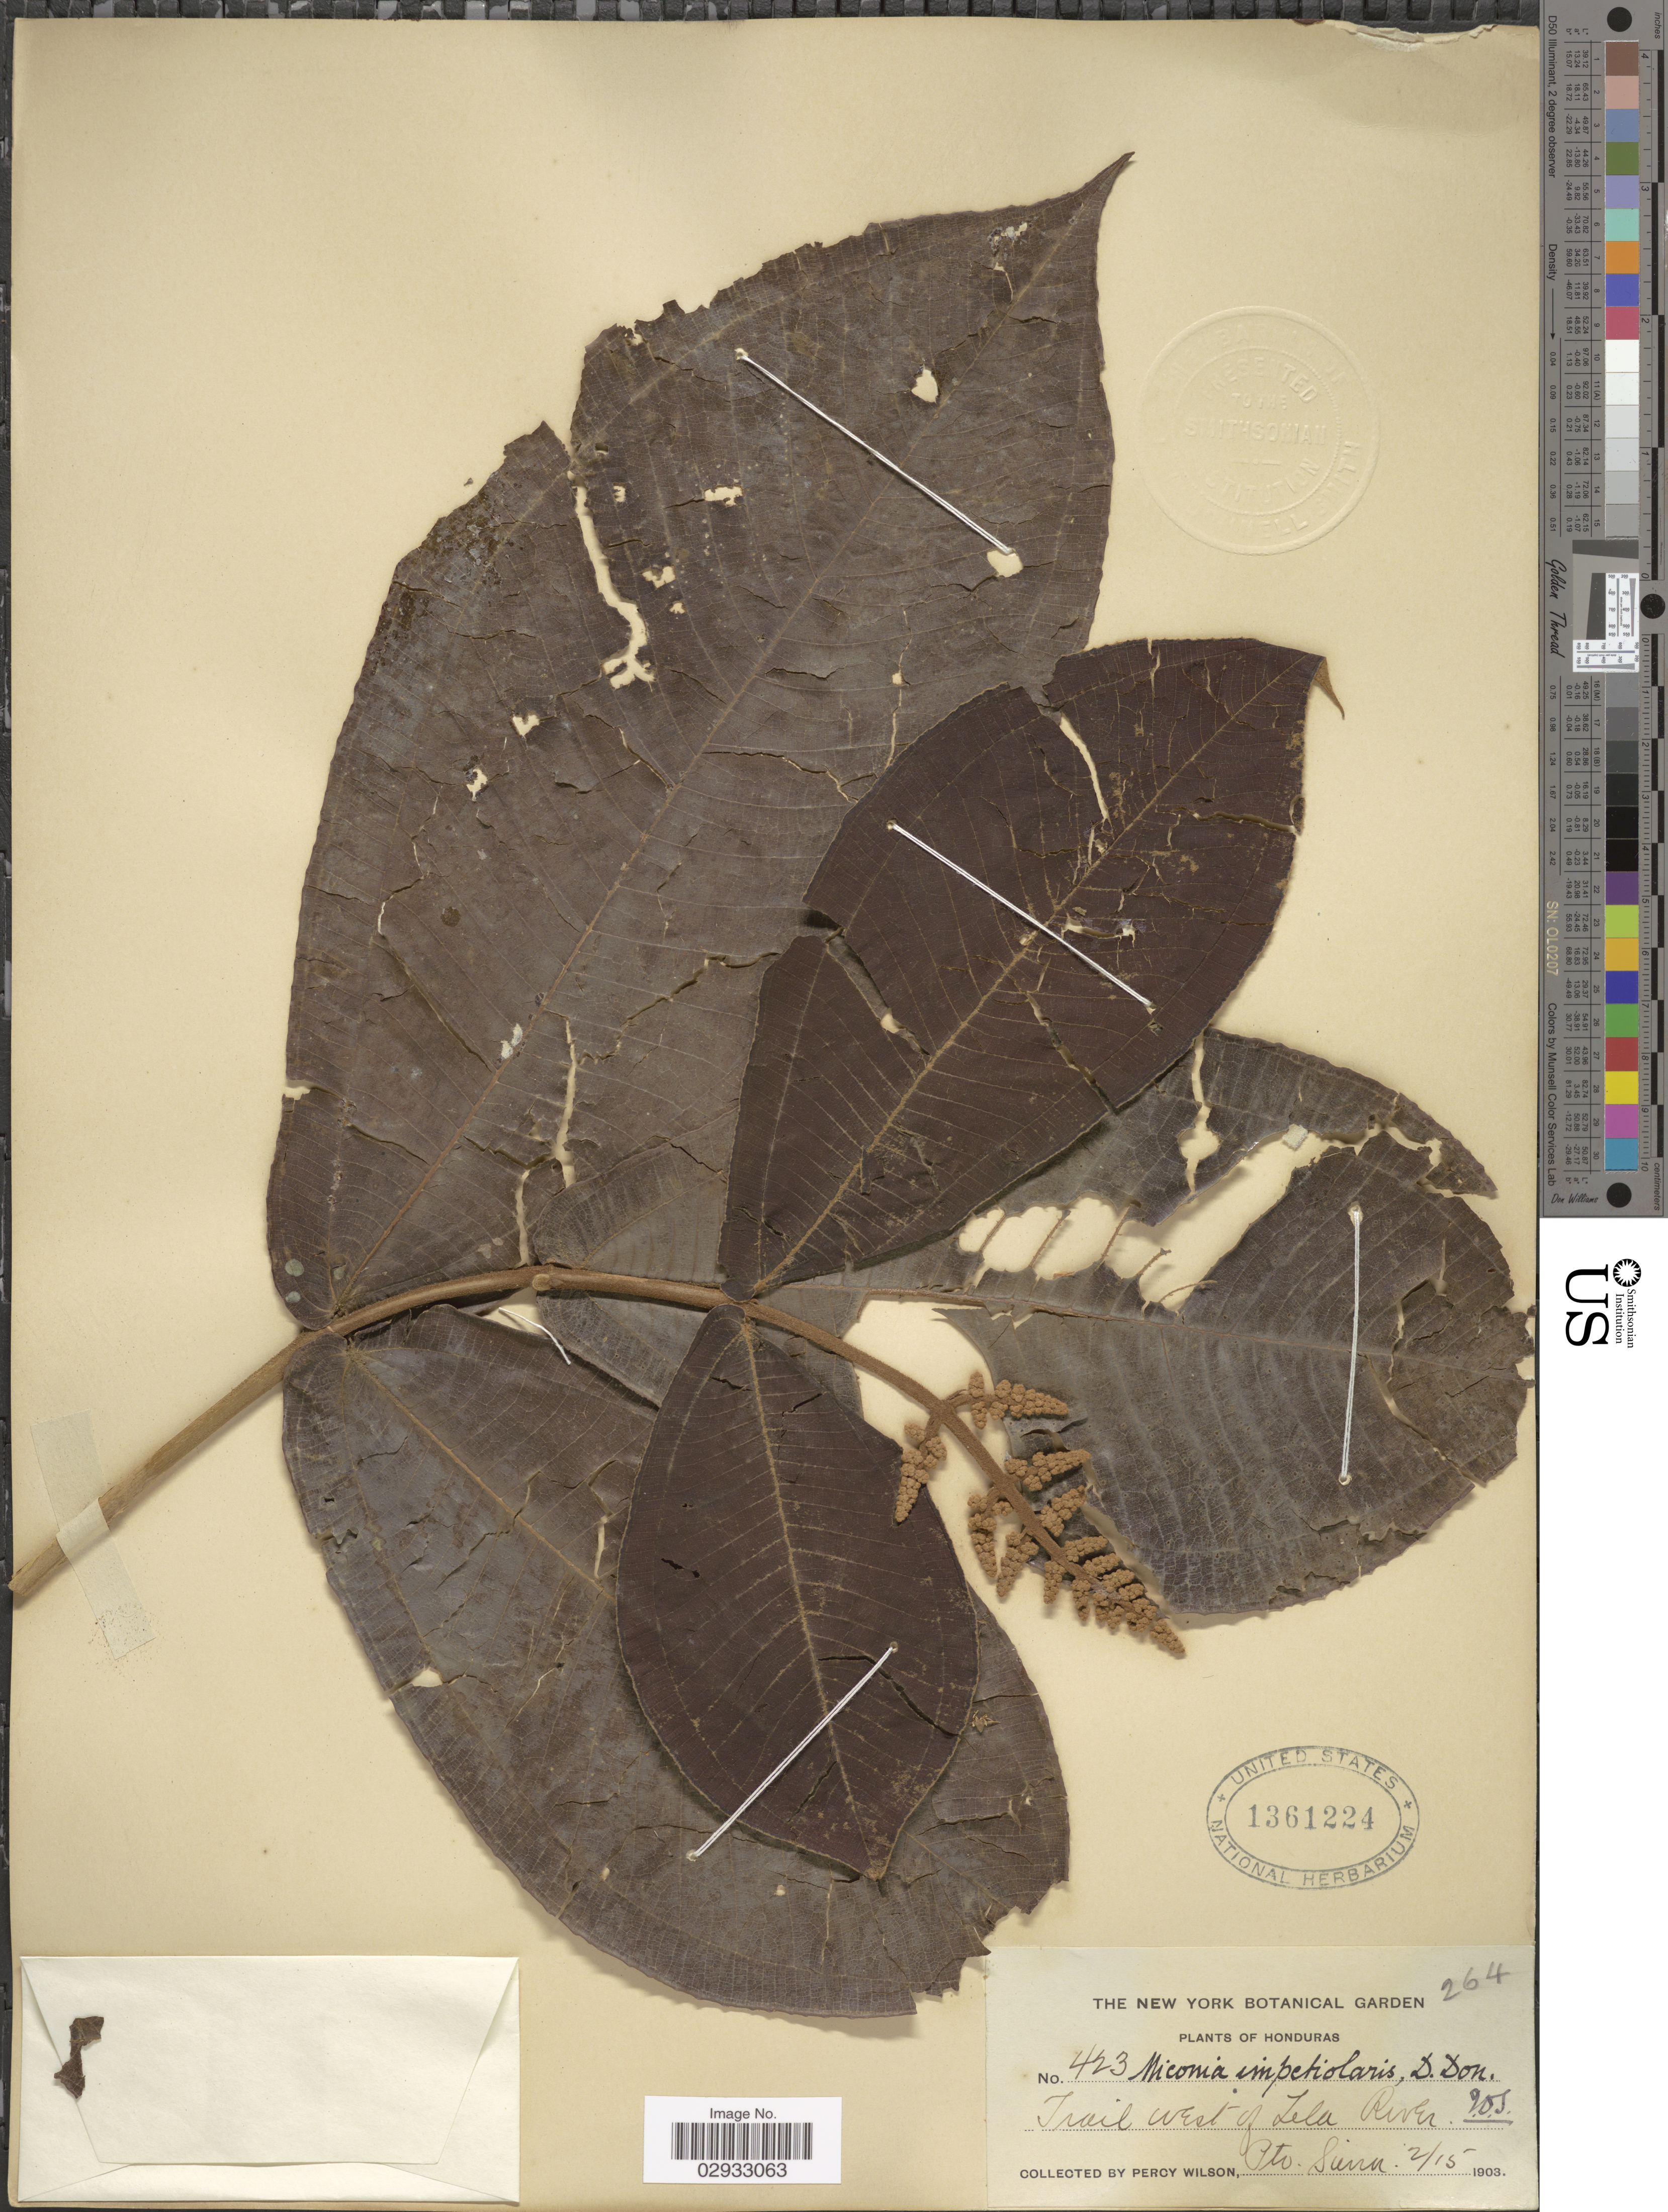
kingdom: Plantae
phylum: Tracheophyta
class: Magnoliopsida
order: Myrtales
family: Melastomataceae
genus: Miconia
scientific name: Miconia impetiolaris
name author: (Sw.) D. Don ex DC.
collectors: P. Wilson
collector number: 423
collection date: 1903-02-15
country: Honduras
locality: Trail west of Tela River. Pto. Sierra.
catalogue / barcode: US 1361224